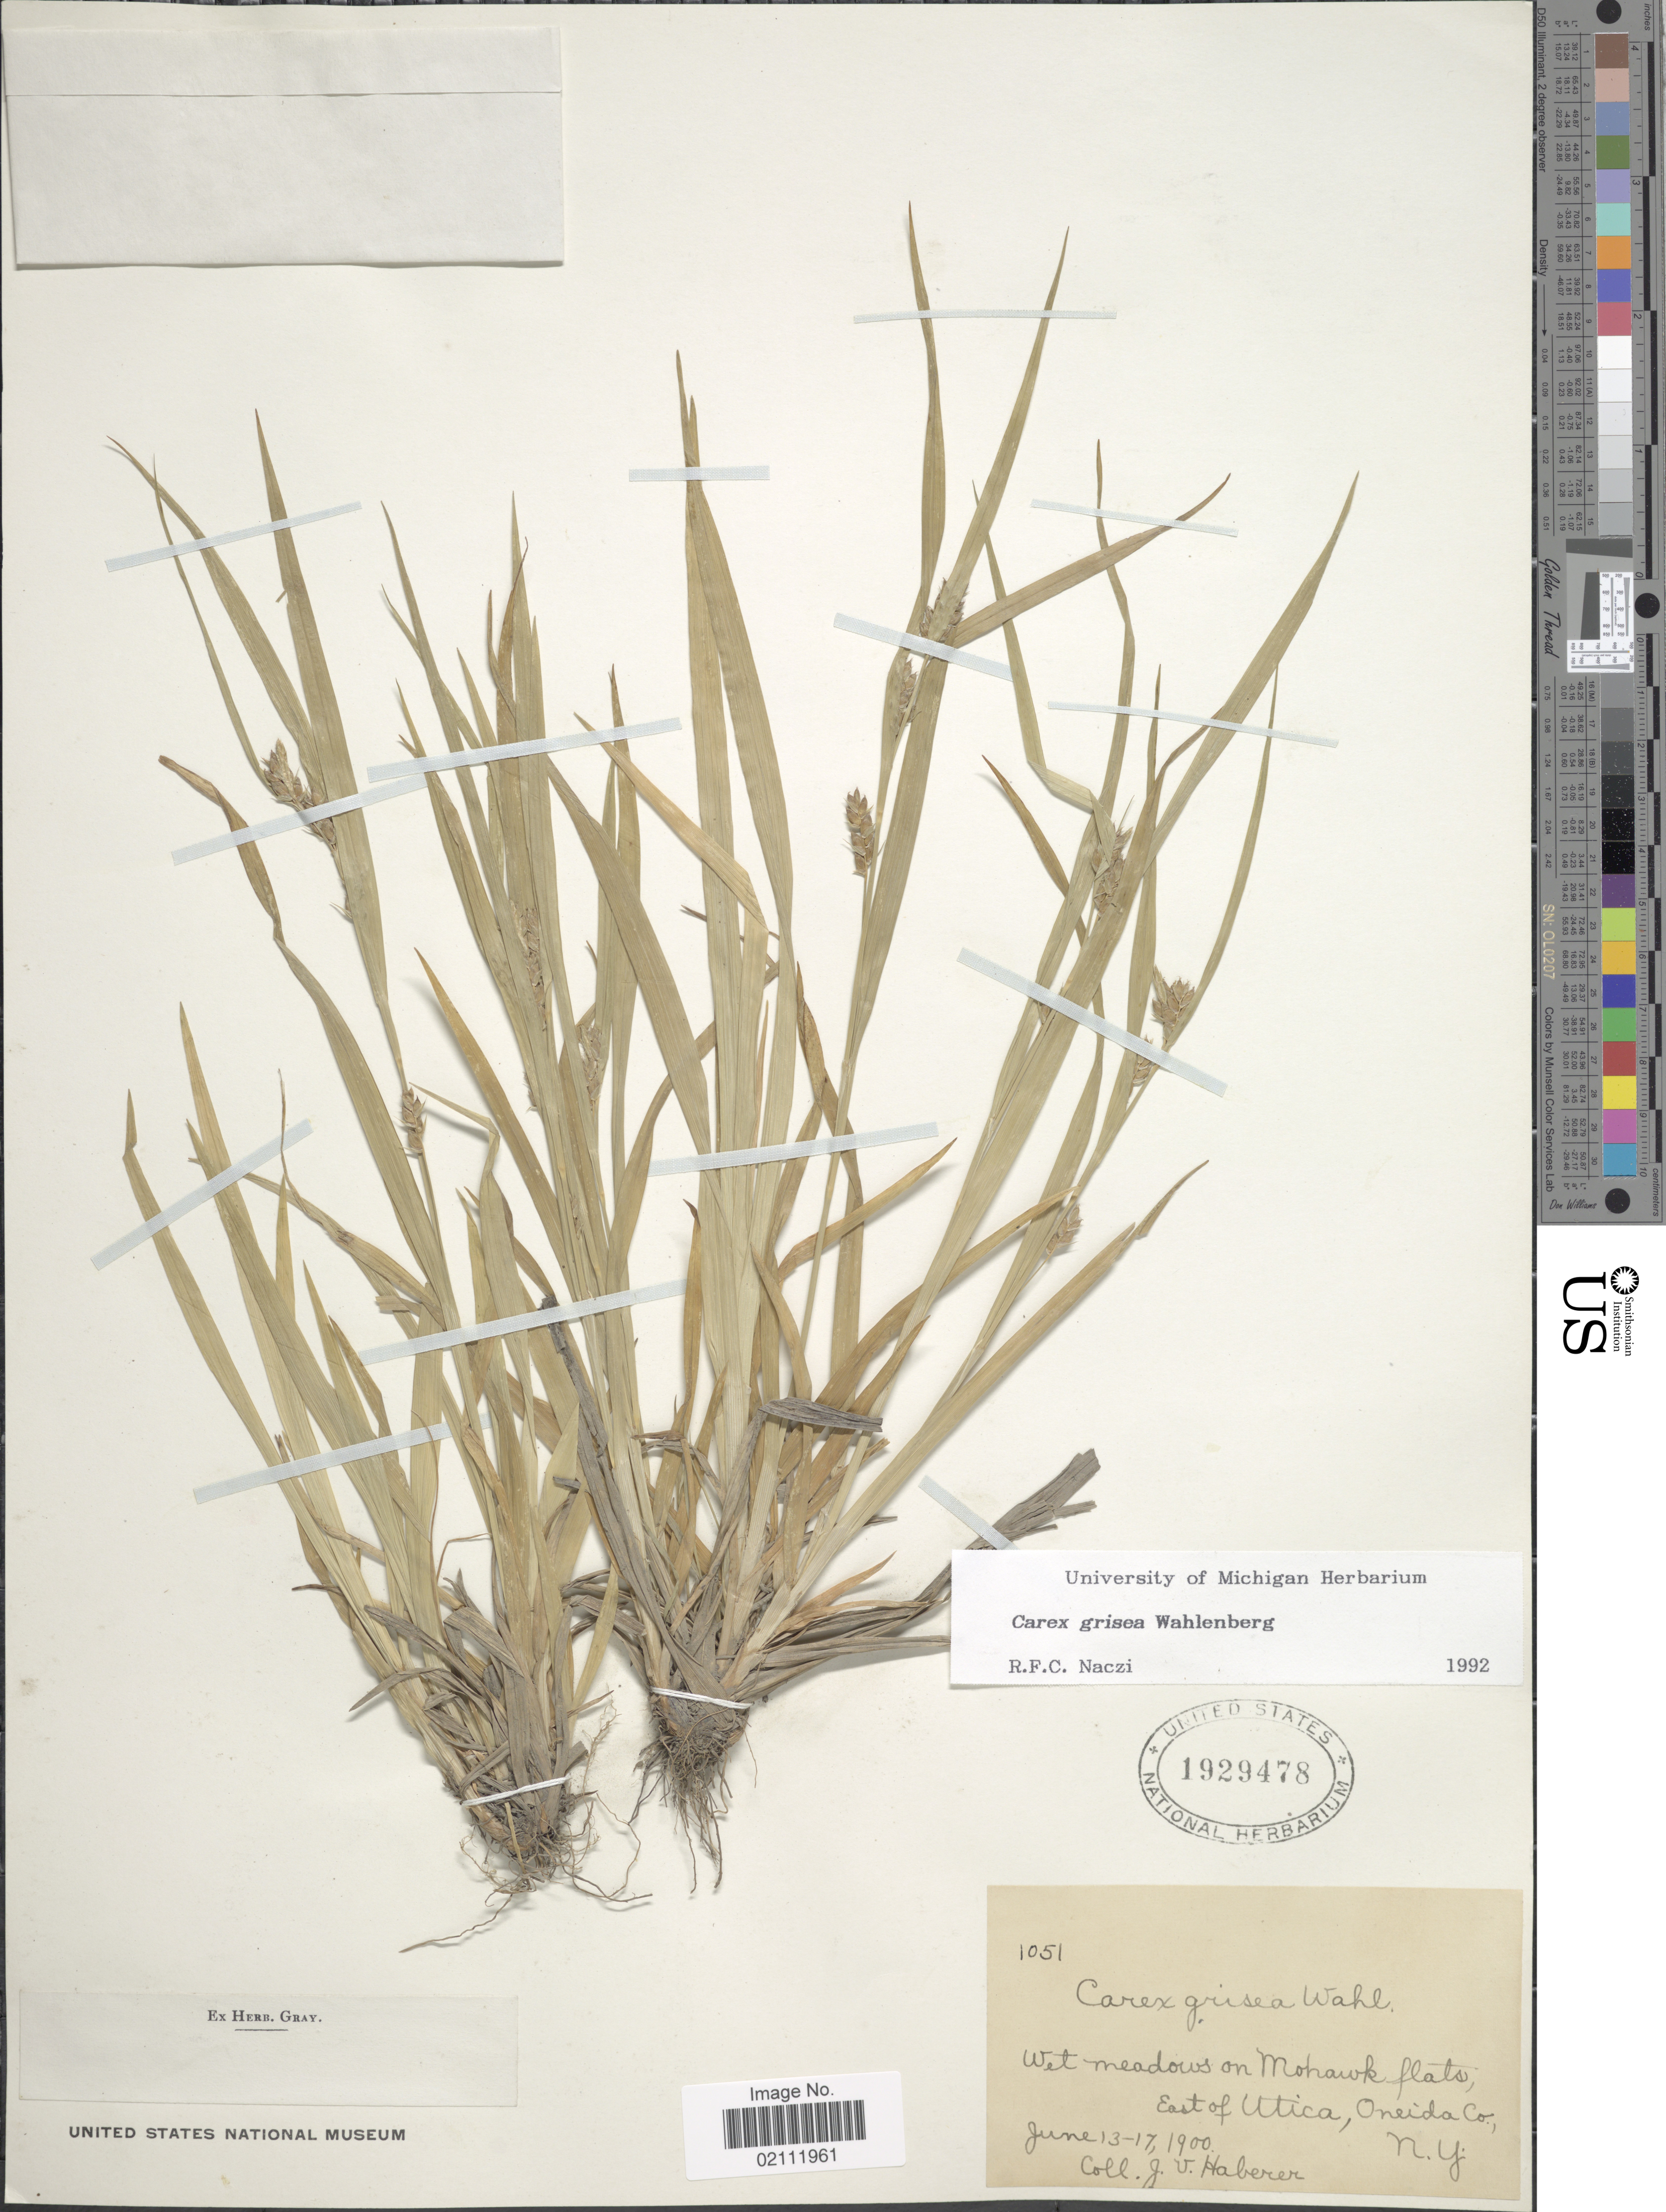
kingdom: Plantae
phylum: Tracheophyta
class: Liliopsida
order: Poales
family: Cyperaceae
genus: Carex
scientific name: Carex grisea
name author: Wahlenb.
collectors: J. V. Haberer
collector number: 1051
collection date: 1900-06-13/1900-06-17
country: United States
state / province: New York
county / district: Oneida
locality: Wet meadows on Mohawk flats, East of Utica, Oneida Co.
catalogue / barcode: US 1929478